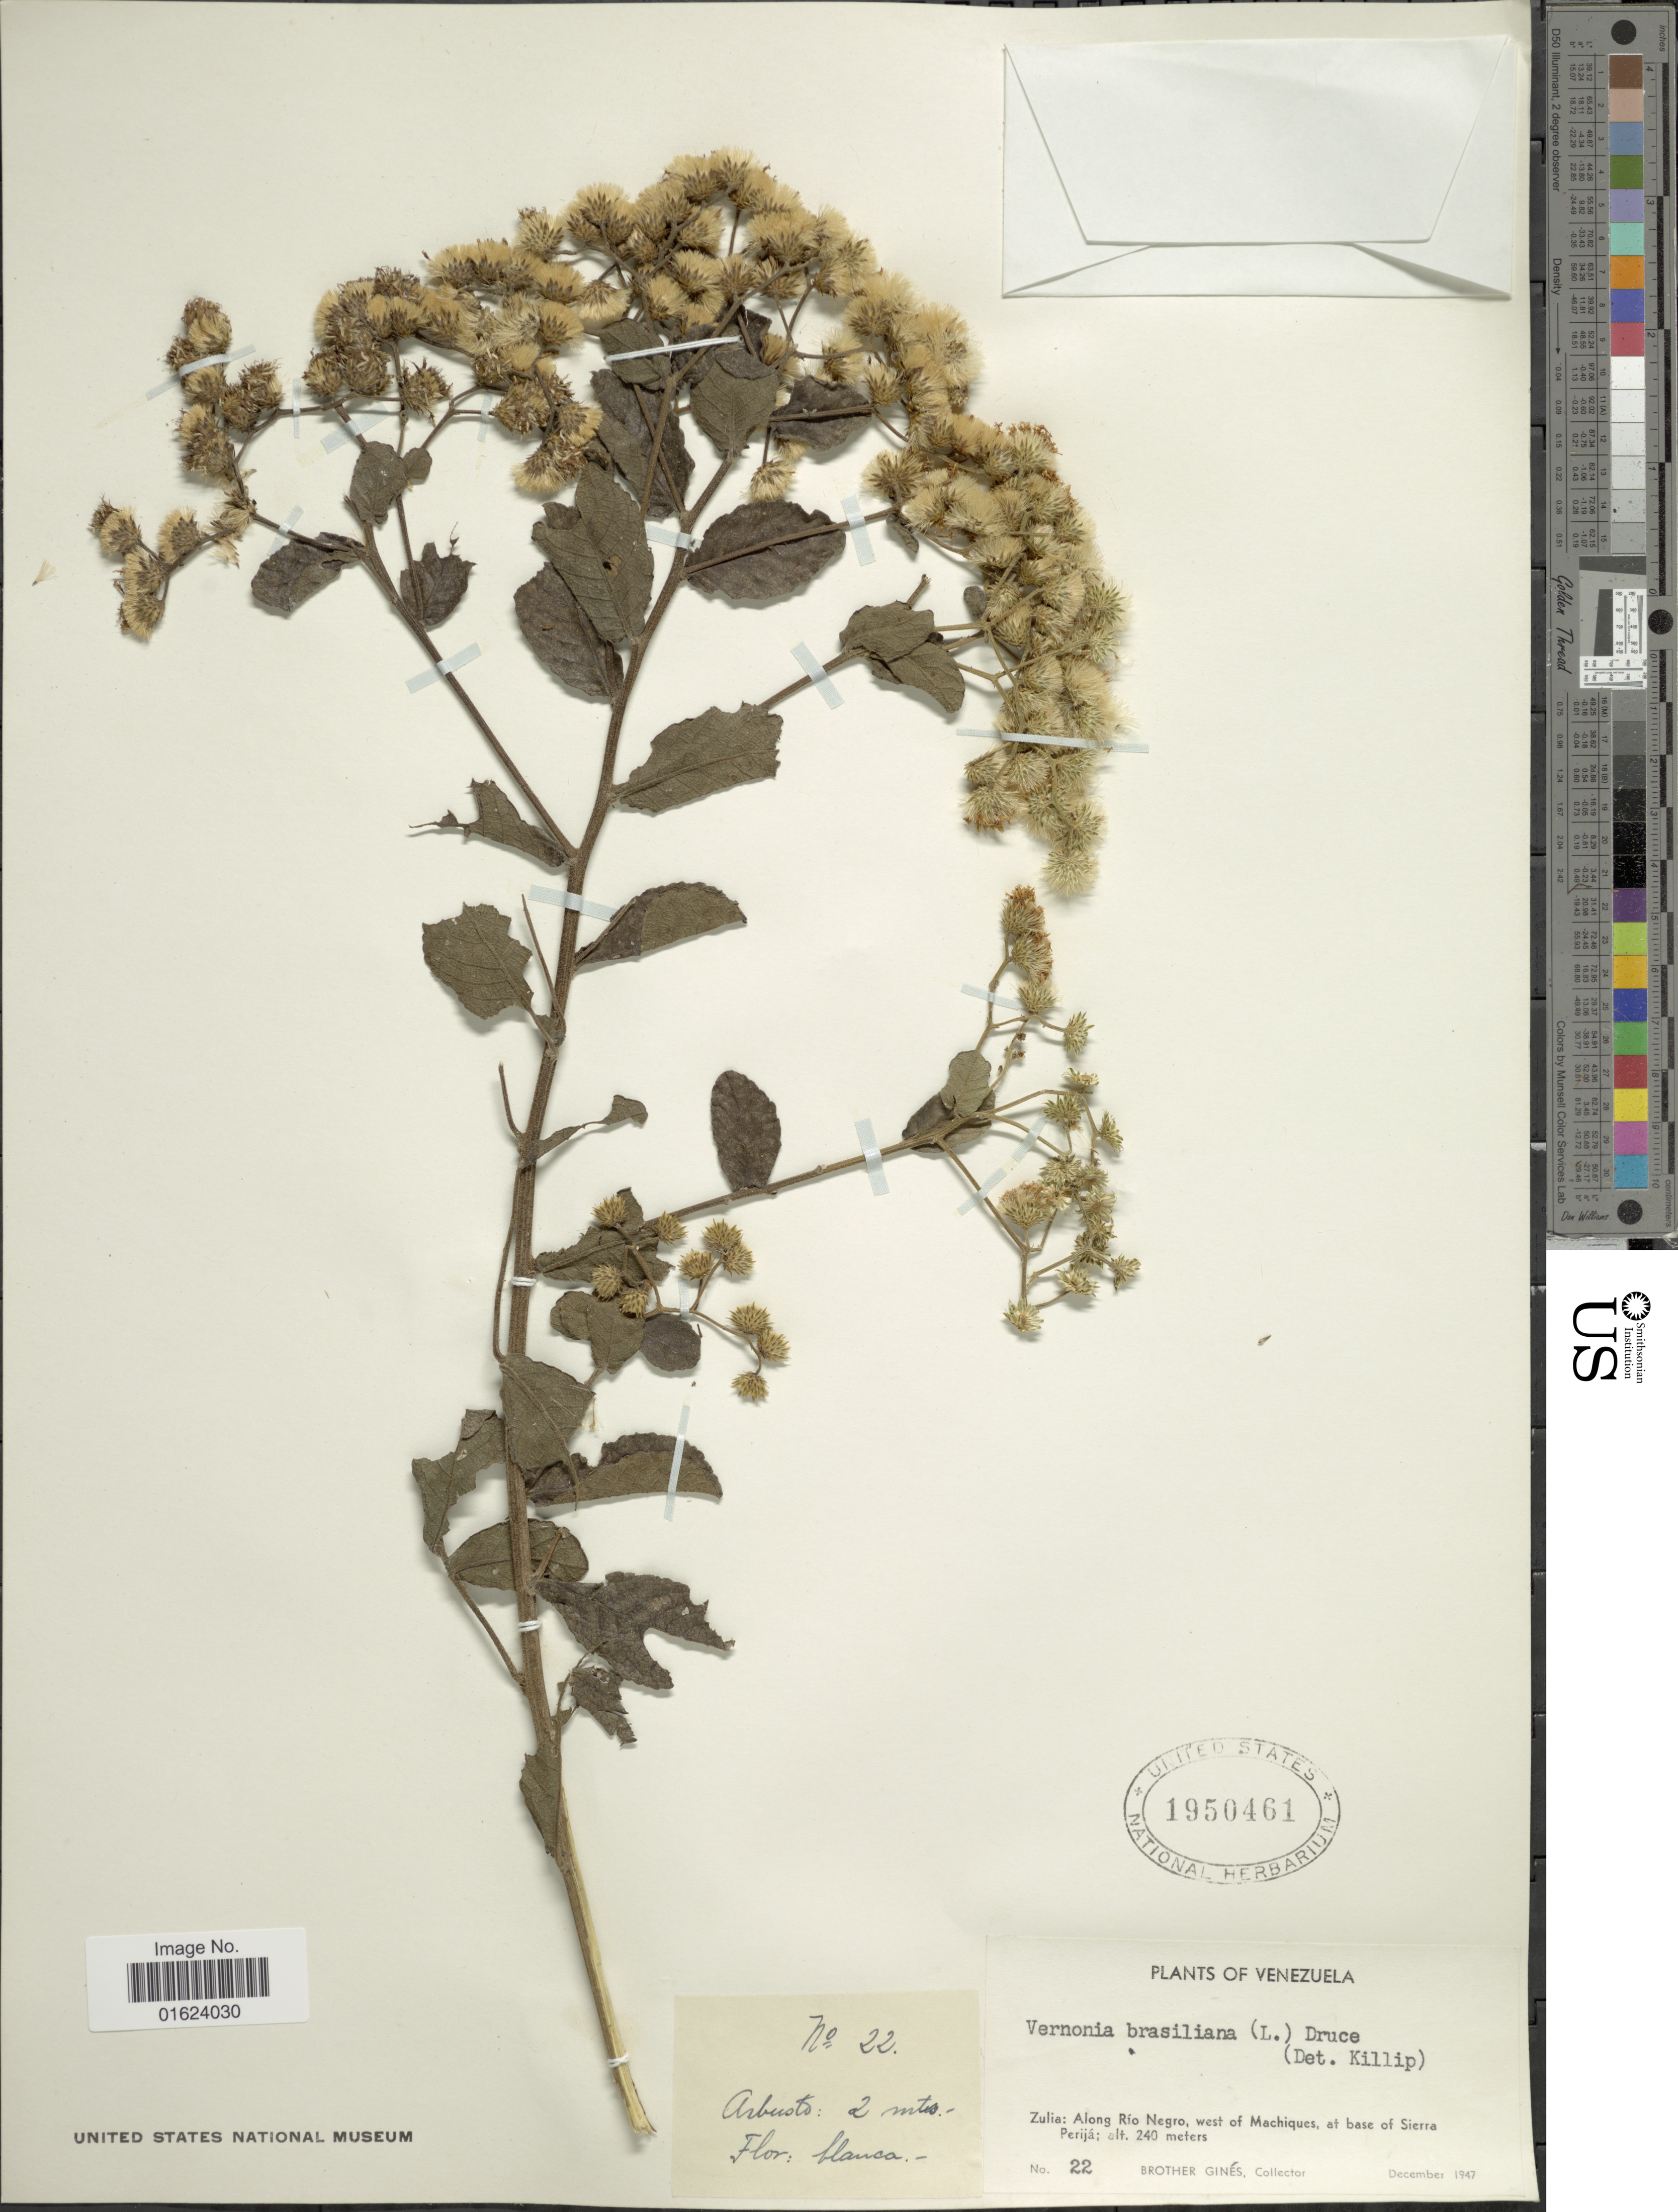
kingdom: Plantae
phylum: Tracheophyta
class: Magnoliopsida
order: Asterales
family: Asteraceae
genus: Vernonia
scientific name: Vernonia brasiliana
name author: (L.) Druce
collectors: Bro. Gines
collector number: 22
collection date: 1947-12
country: Venezuela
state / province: Zulia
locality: Zulia: Along Rio Negro, west of Machiques, at base of Sierra Perija.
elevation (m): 240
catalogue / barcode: US 1950461